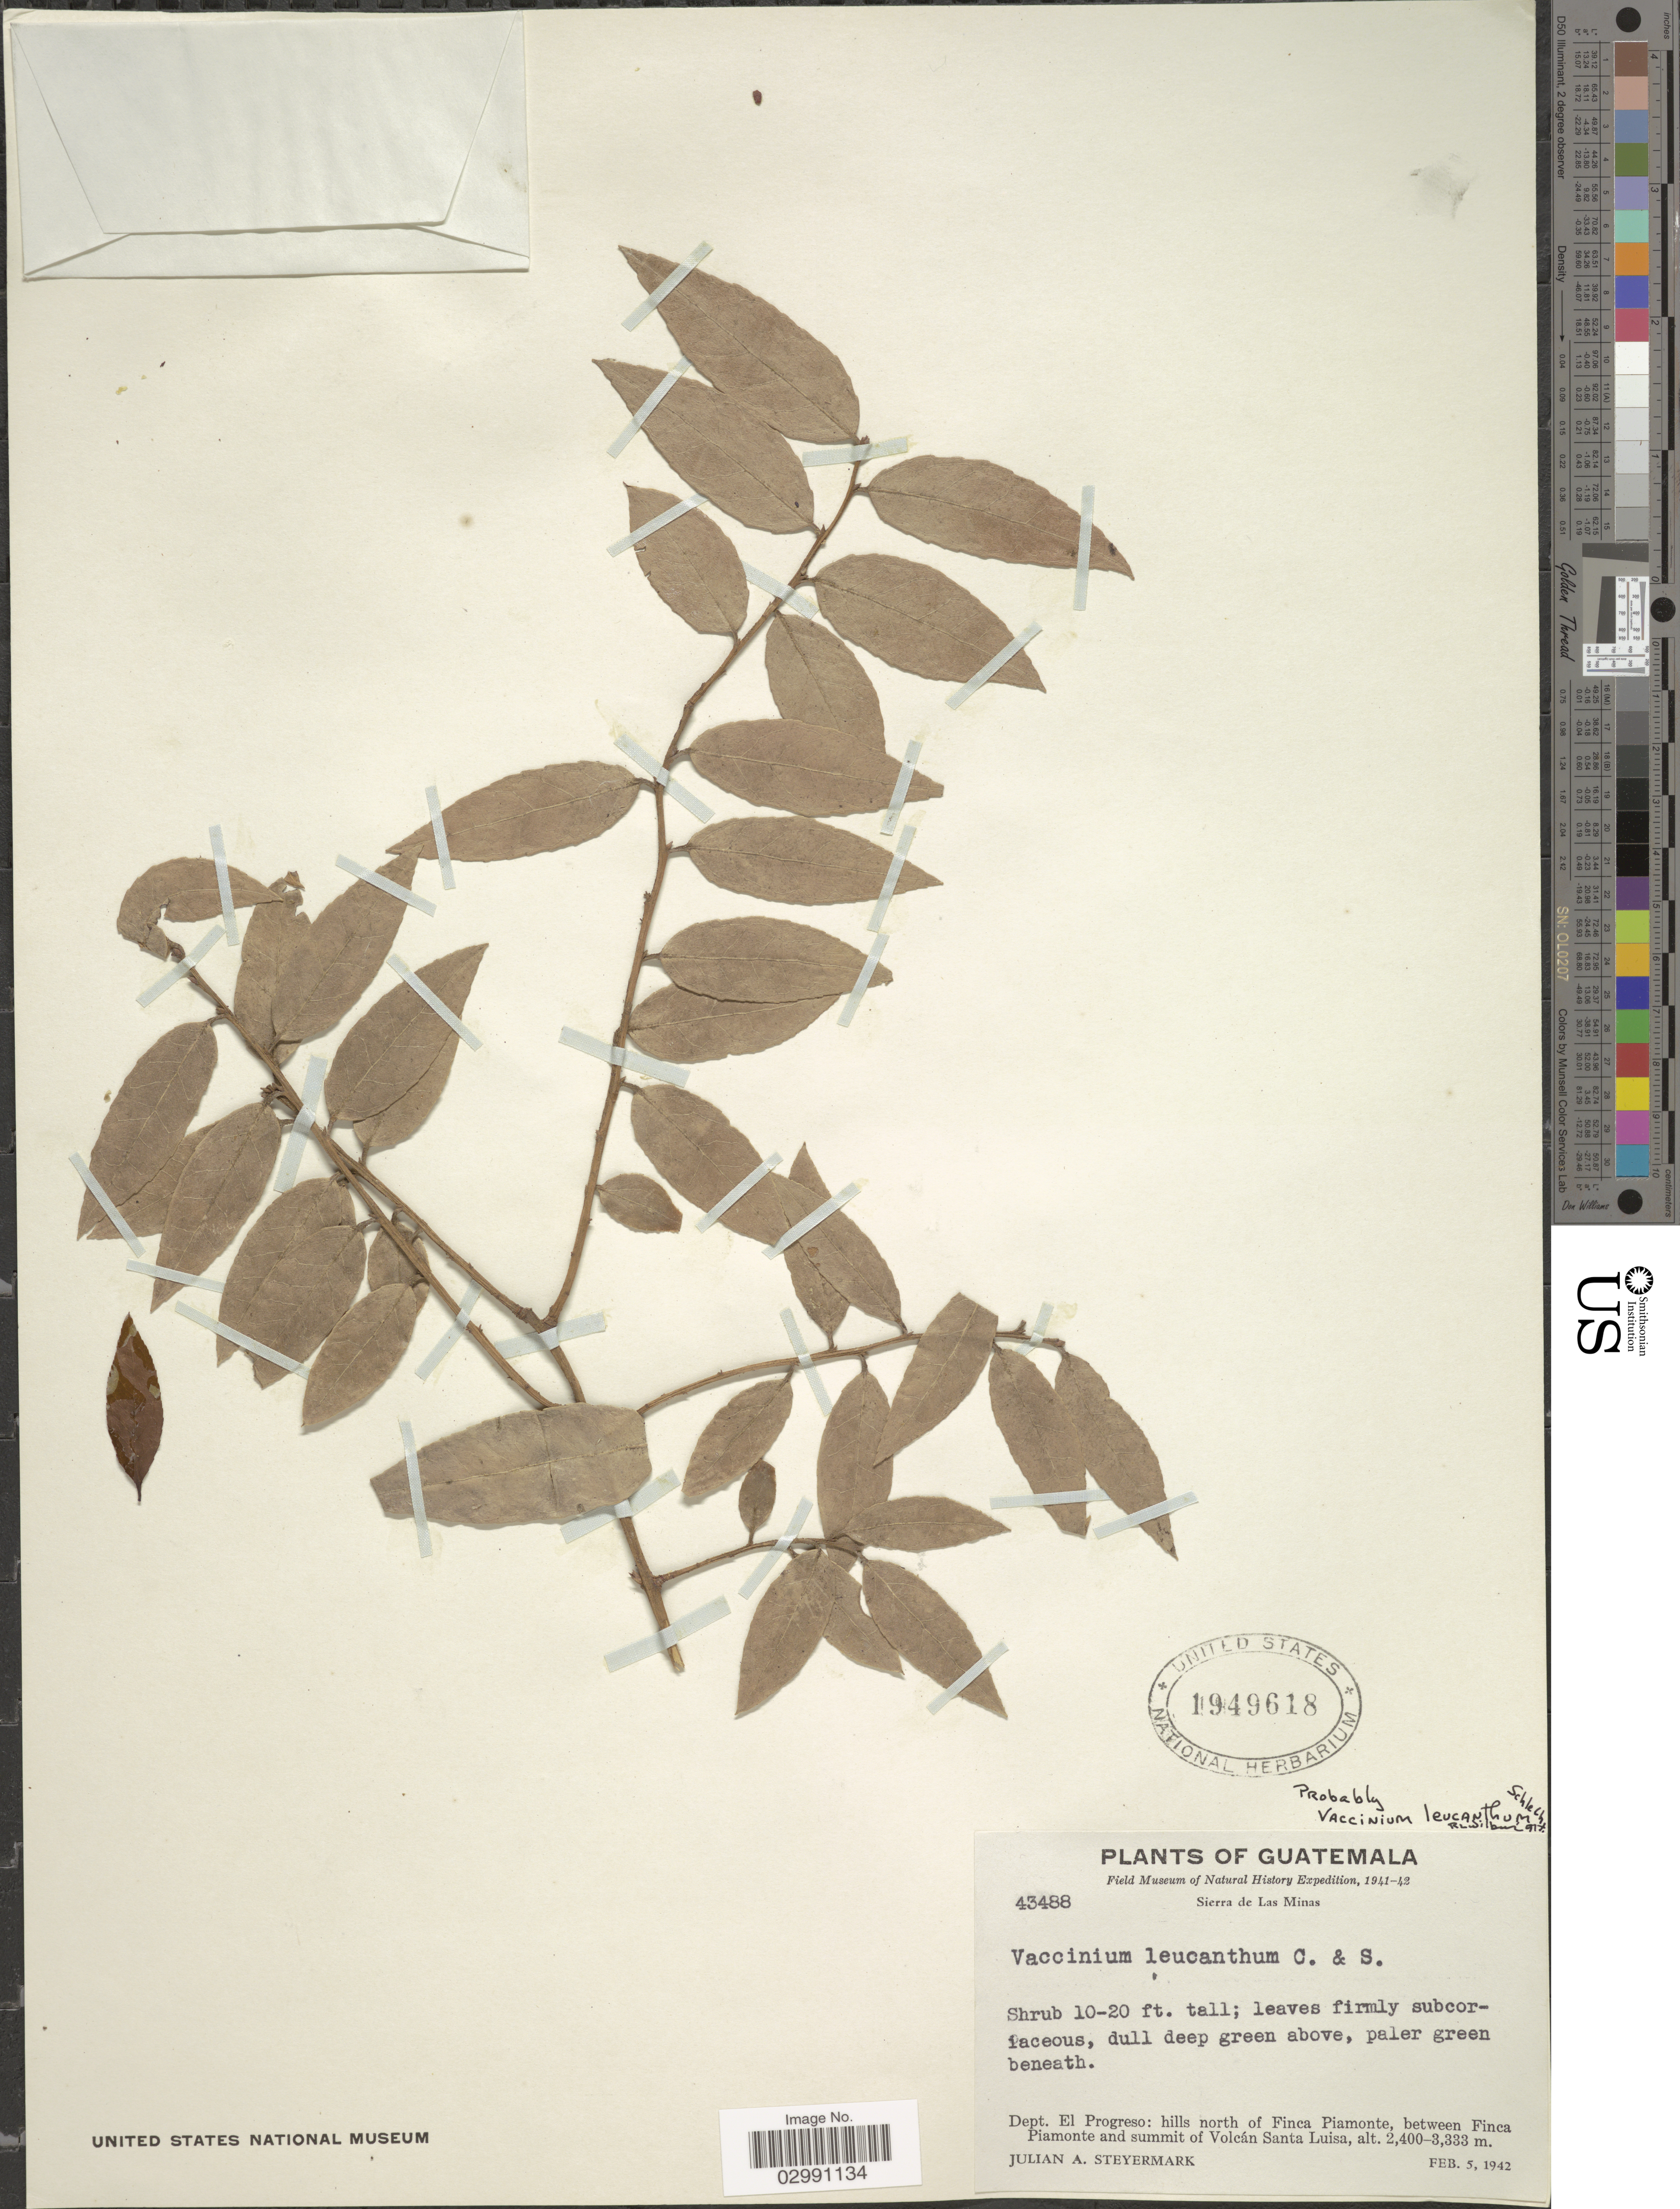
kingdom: Plantae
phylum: Tracheophyta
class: Magnoliopsida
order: Ericales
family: Ericaceae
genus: Vaccinium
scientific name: Vaccinium leucanthum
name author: Schltdl.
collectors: J. Steyermark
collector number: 43488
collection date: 1942-02-05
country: Guatemala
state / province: El Progreso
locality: Dept. El Progreso: hills north of Finca Piamonte, between Finca Piamonte and summit of Volcán Santa Luisa.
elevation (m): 2400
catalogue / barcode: US 1949618